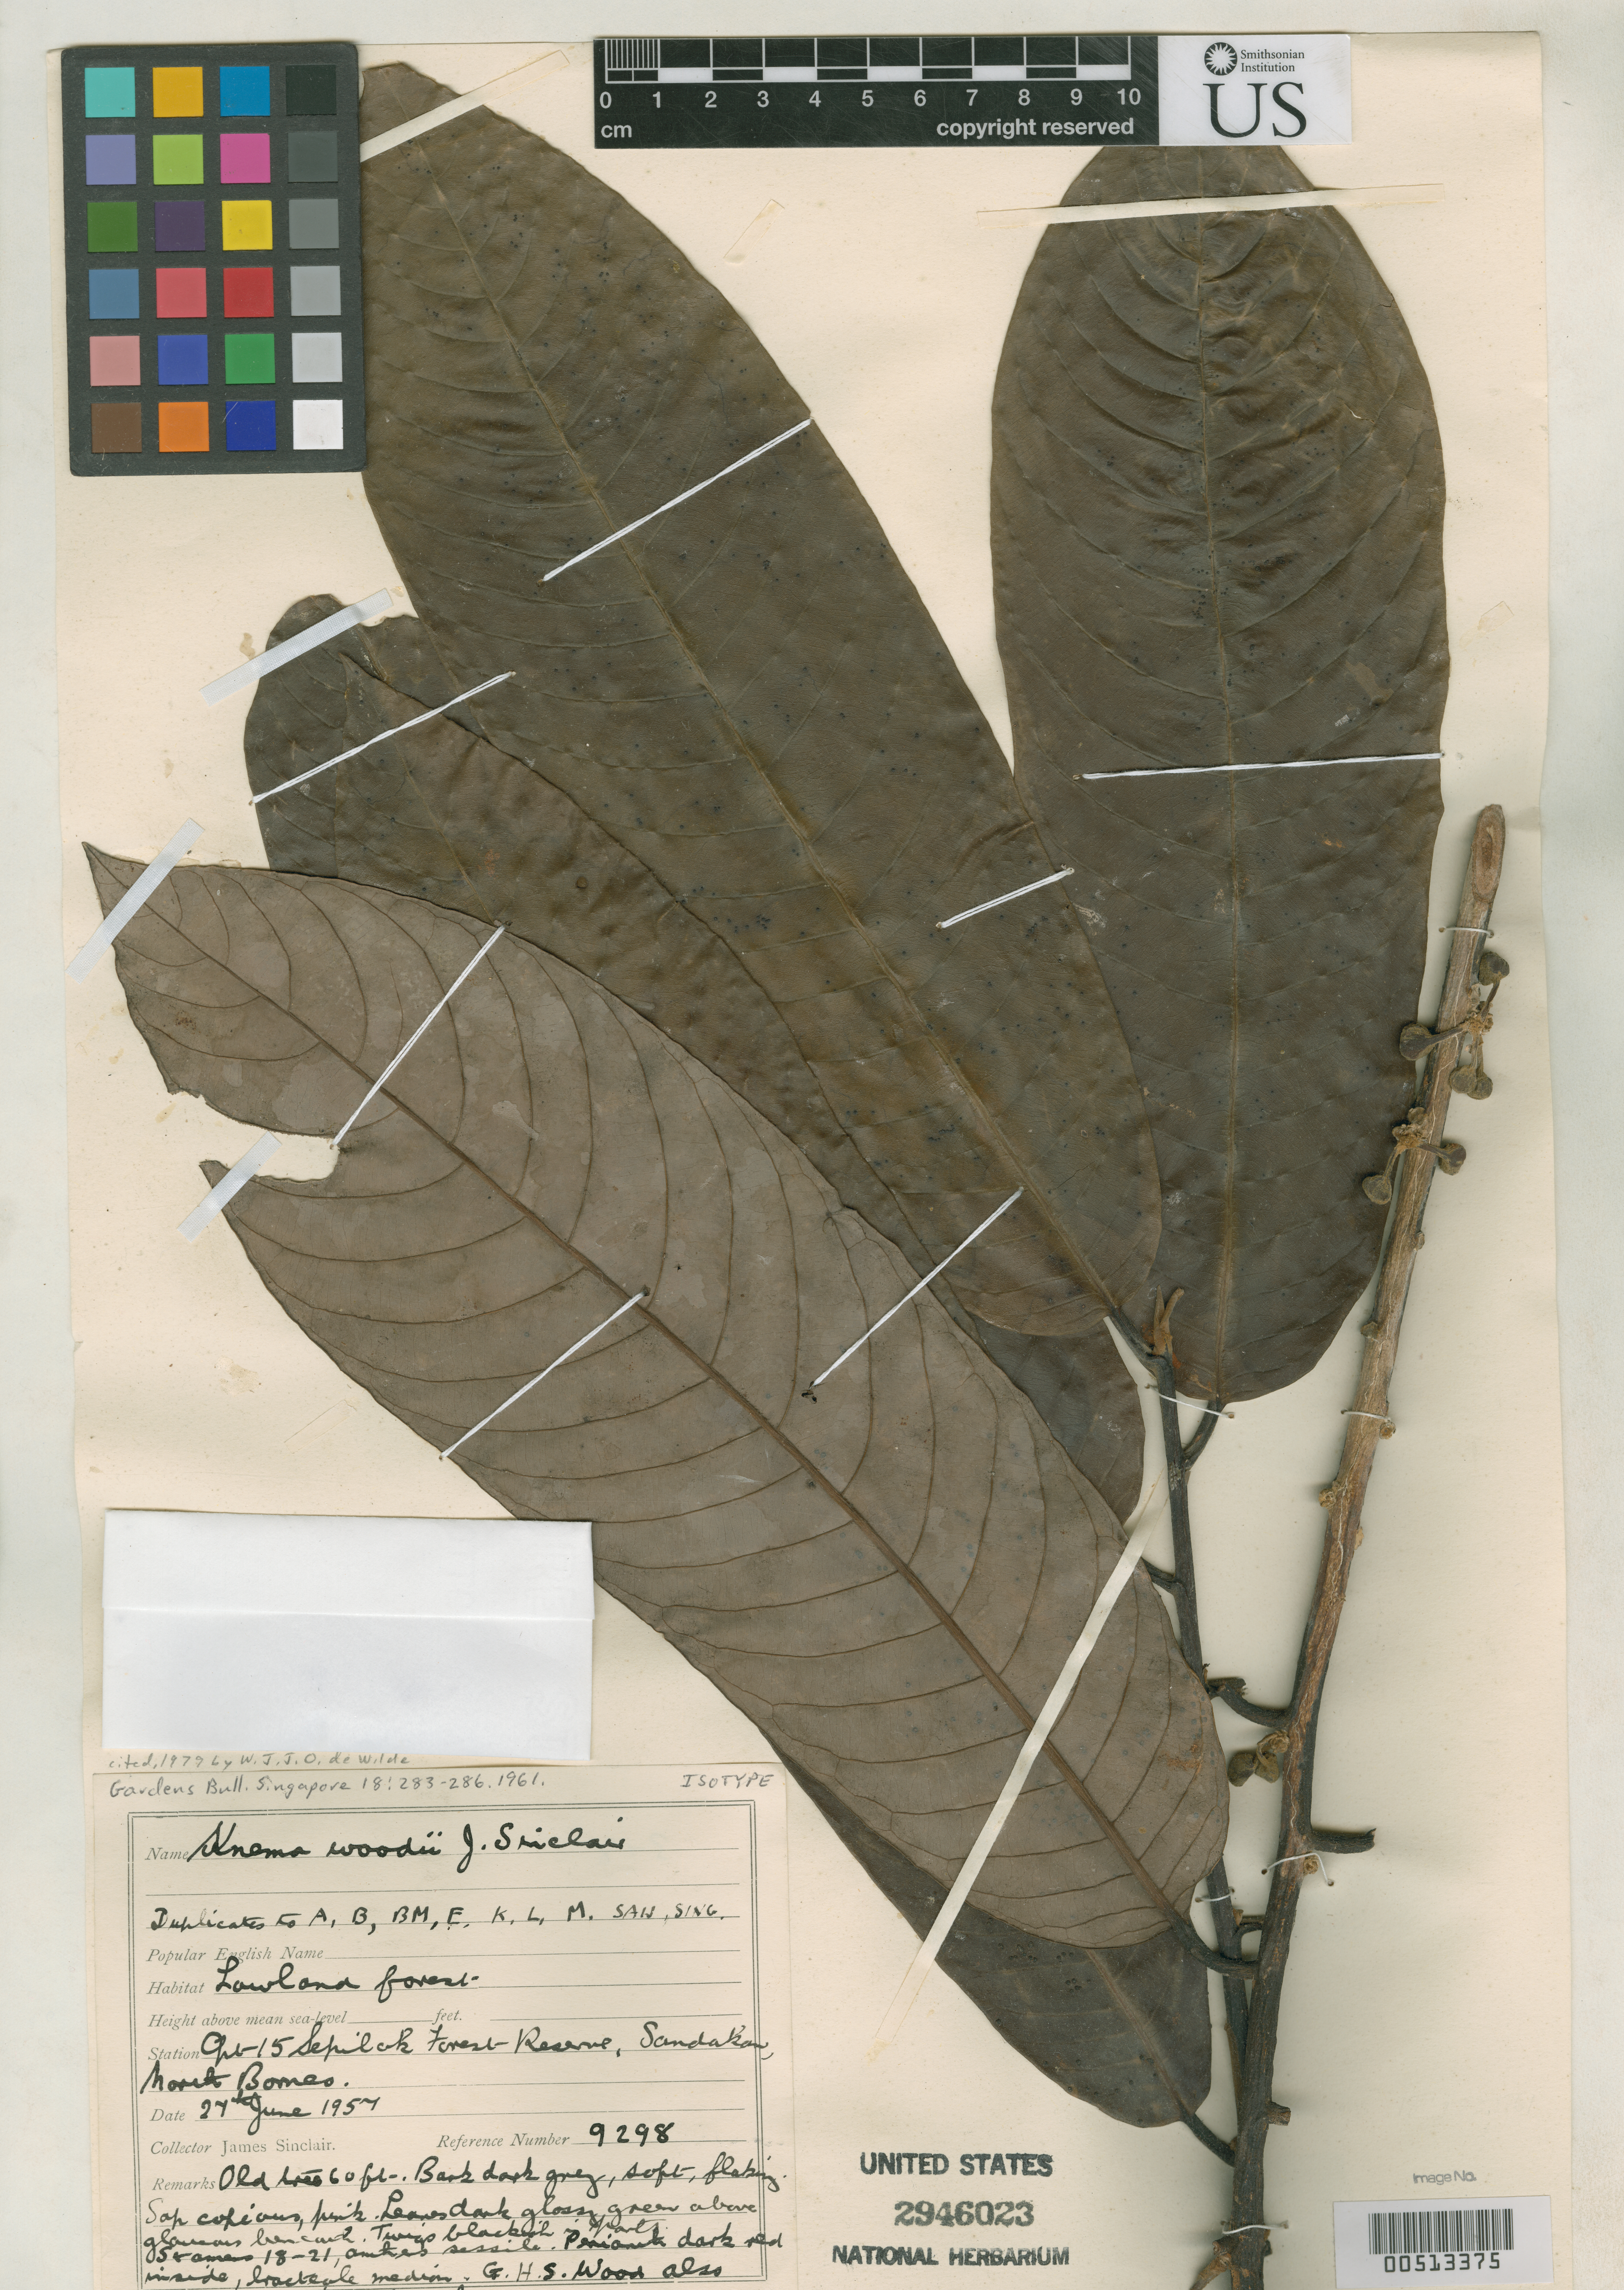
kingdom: Plantae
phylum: Tracheophyta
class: Magnoliopsida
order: Magnoliales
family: Myristicaceae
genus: Knema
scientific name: Knema woodii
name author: J. Sinclair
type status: Isotype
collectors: J. Sinclair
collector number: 9298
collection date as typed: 27 Jun 1957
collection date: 1957-06-27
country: Malaysia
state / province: Sabah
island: Borneo Island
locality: Sepilok Forest Reserve. Sandakan.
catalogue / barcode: US 2946023